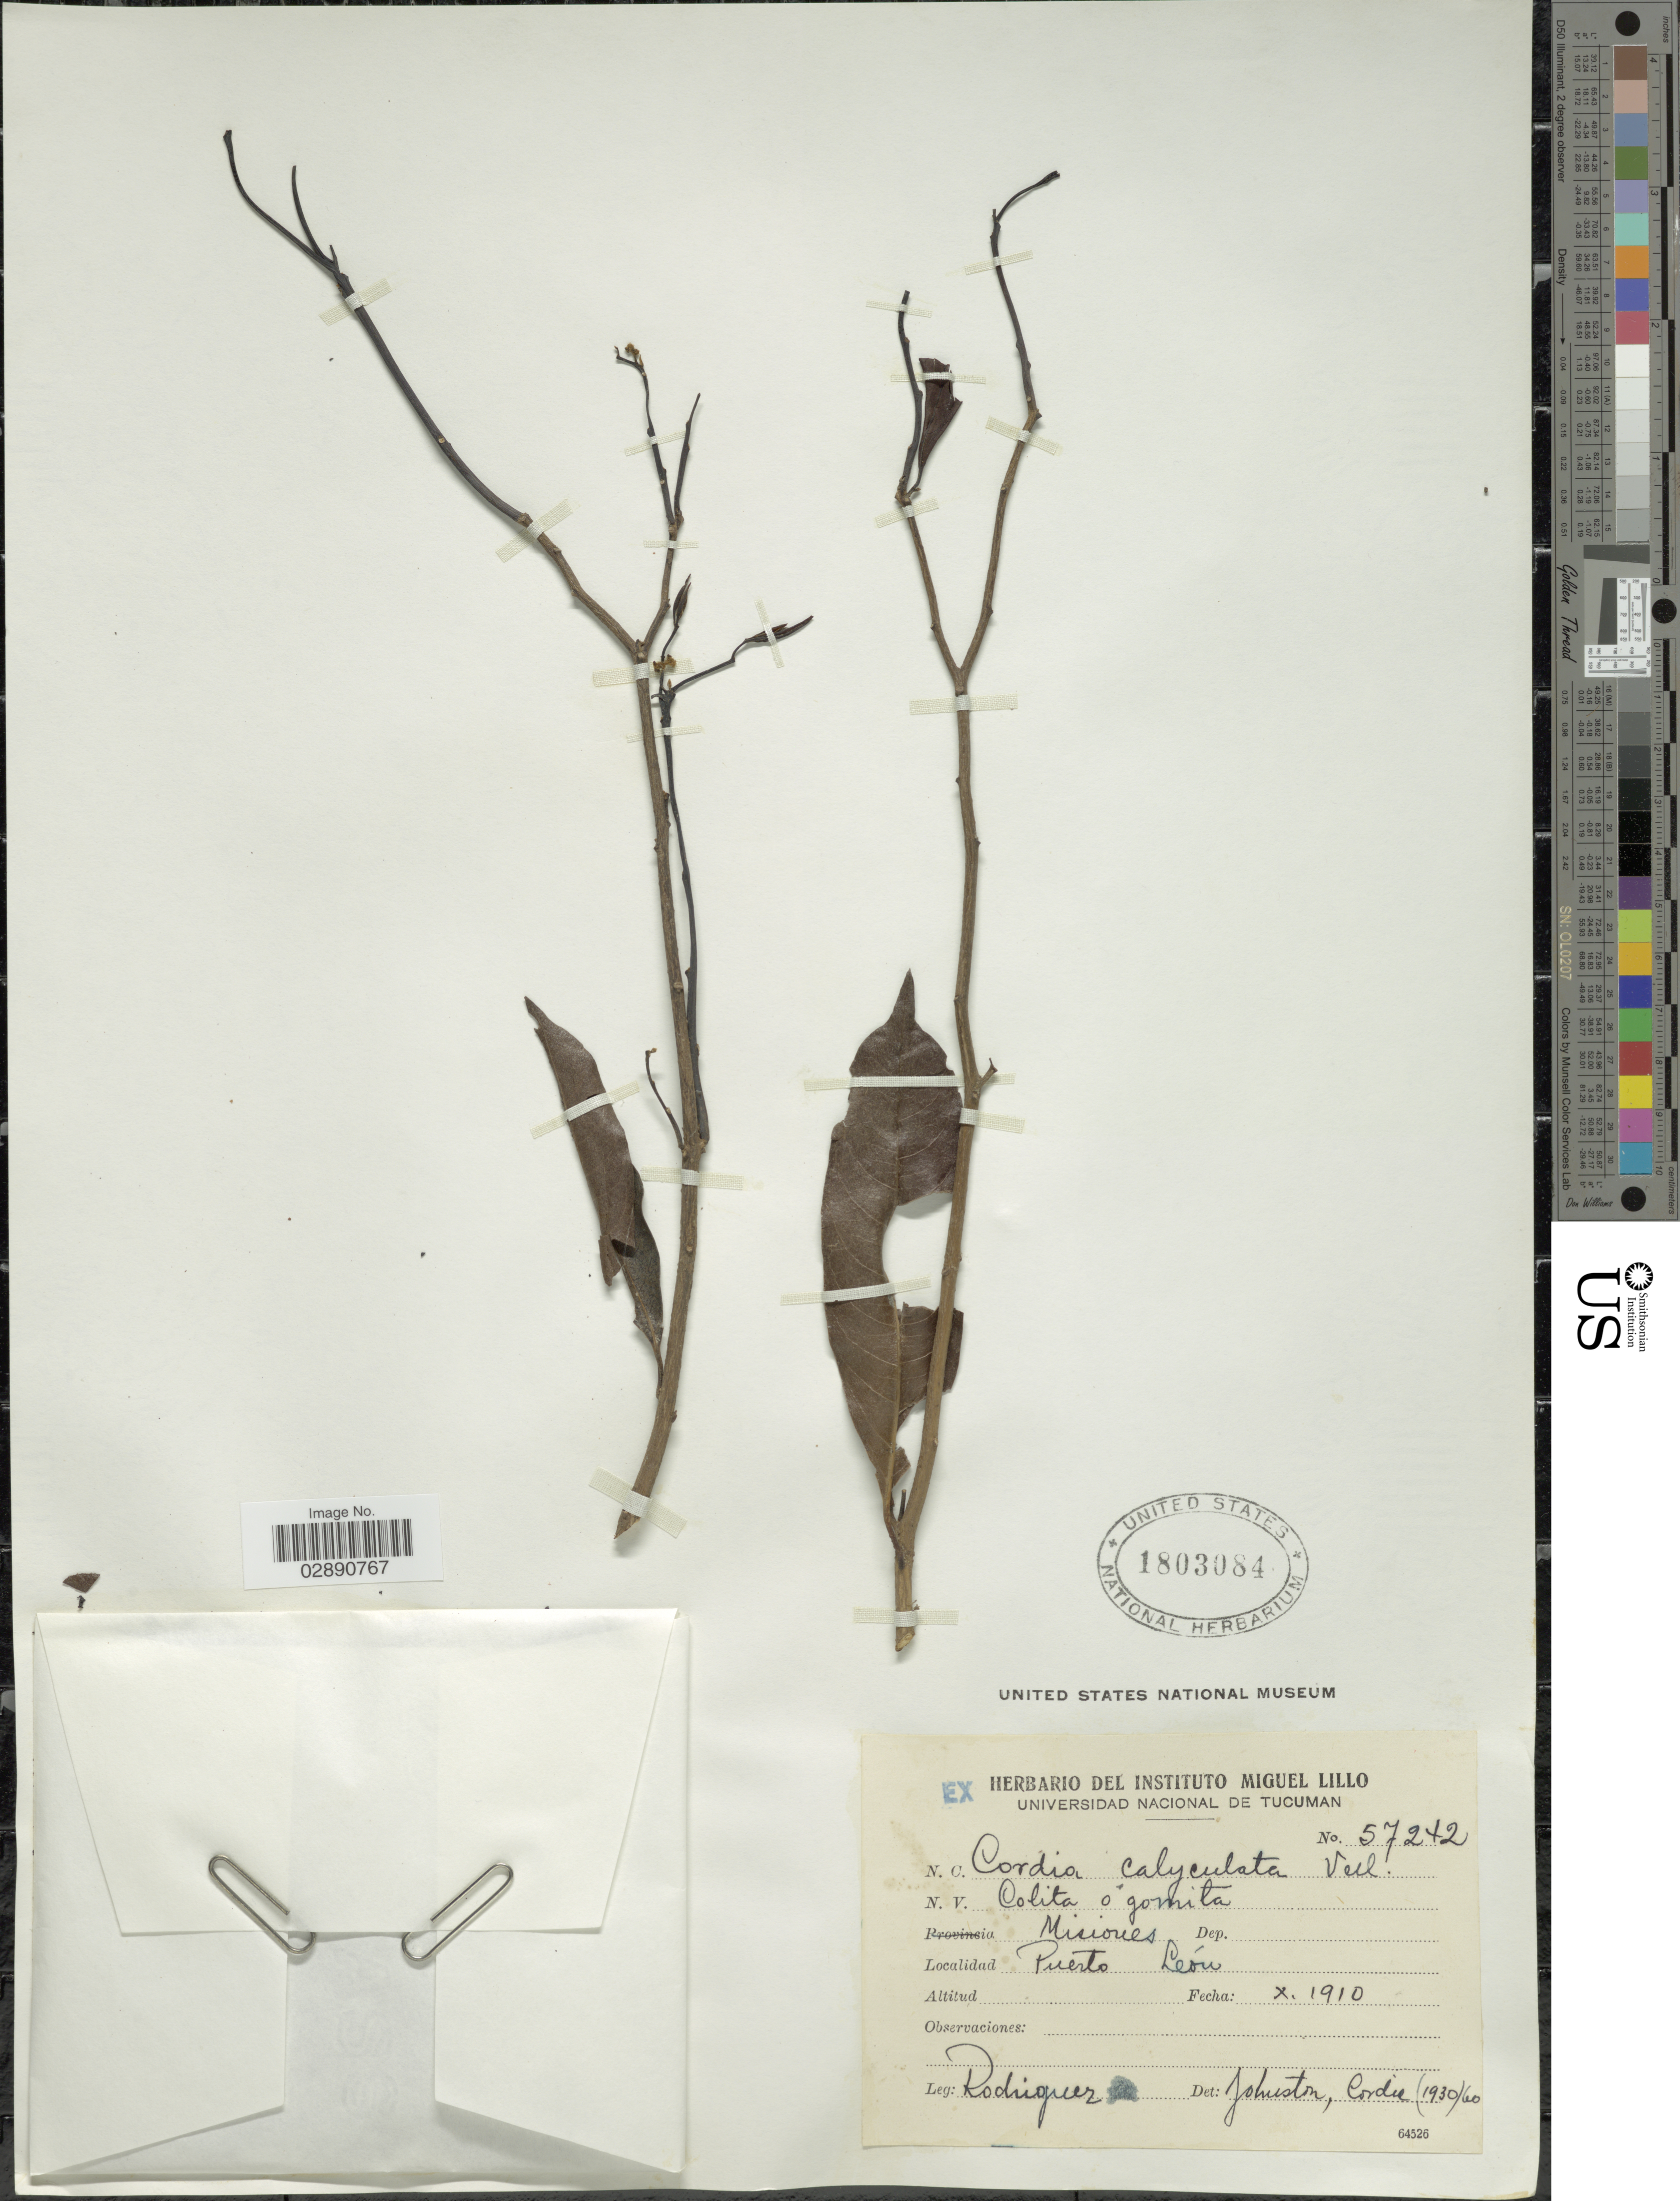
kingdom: Plantae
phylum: Tracheophyta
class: Magnoliopsida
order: Boraginales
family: Cordiaceae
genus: Cordia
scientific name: Cordia ecalyculata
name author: Vell.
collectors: Rodriguez, --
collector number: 57242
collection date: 1910-10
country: Argentina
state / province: Misiones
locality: Puerto León.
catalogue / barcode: US 1803084